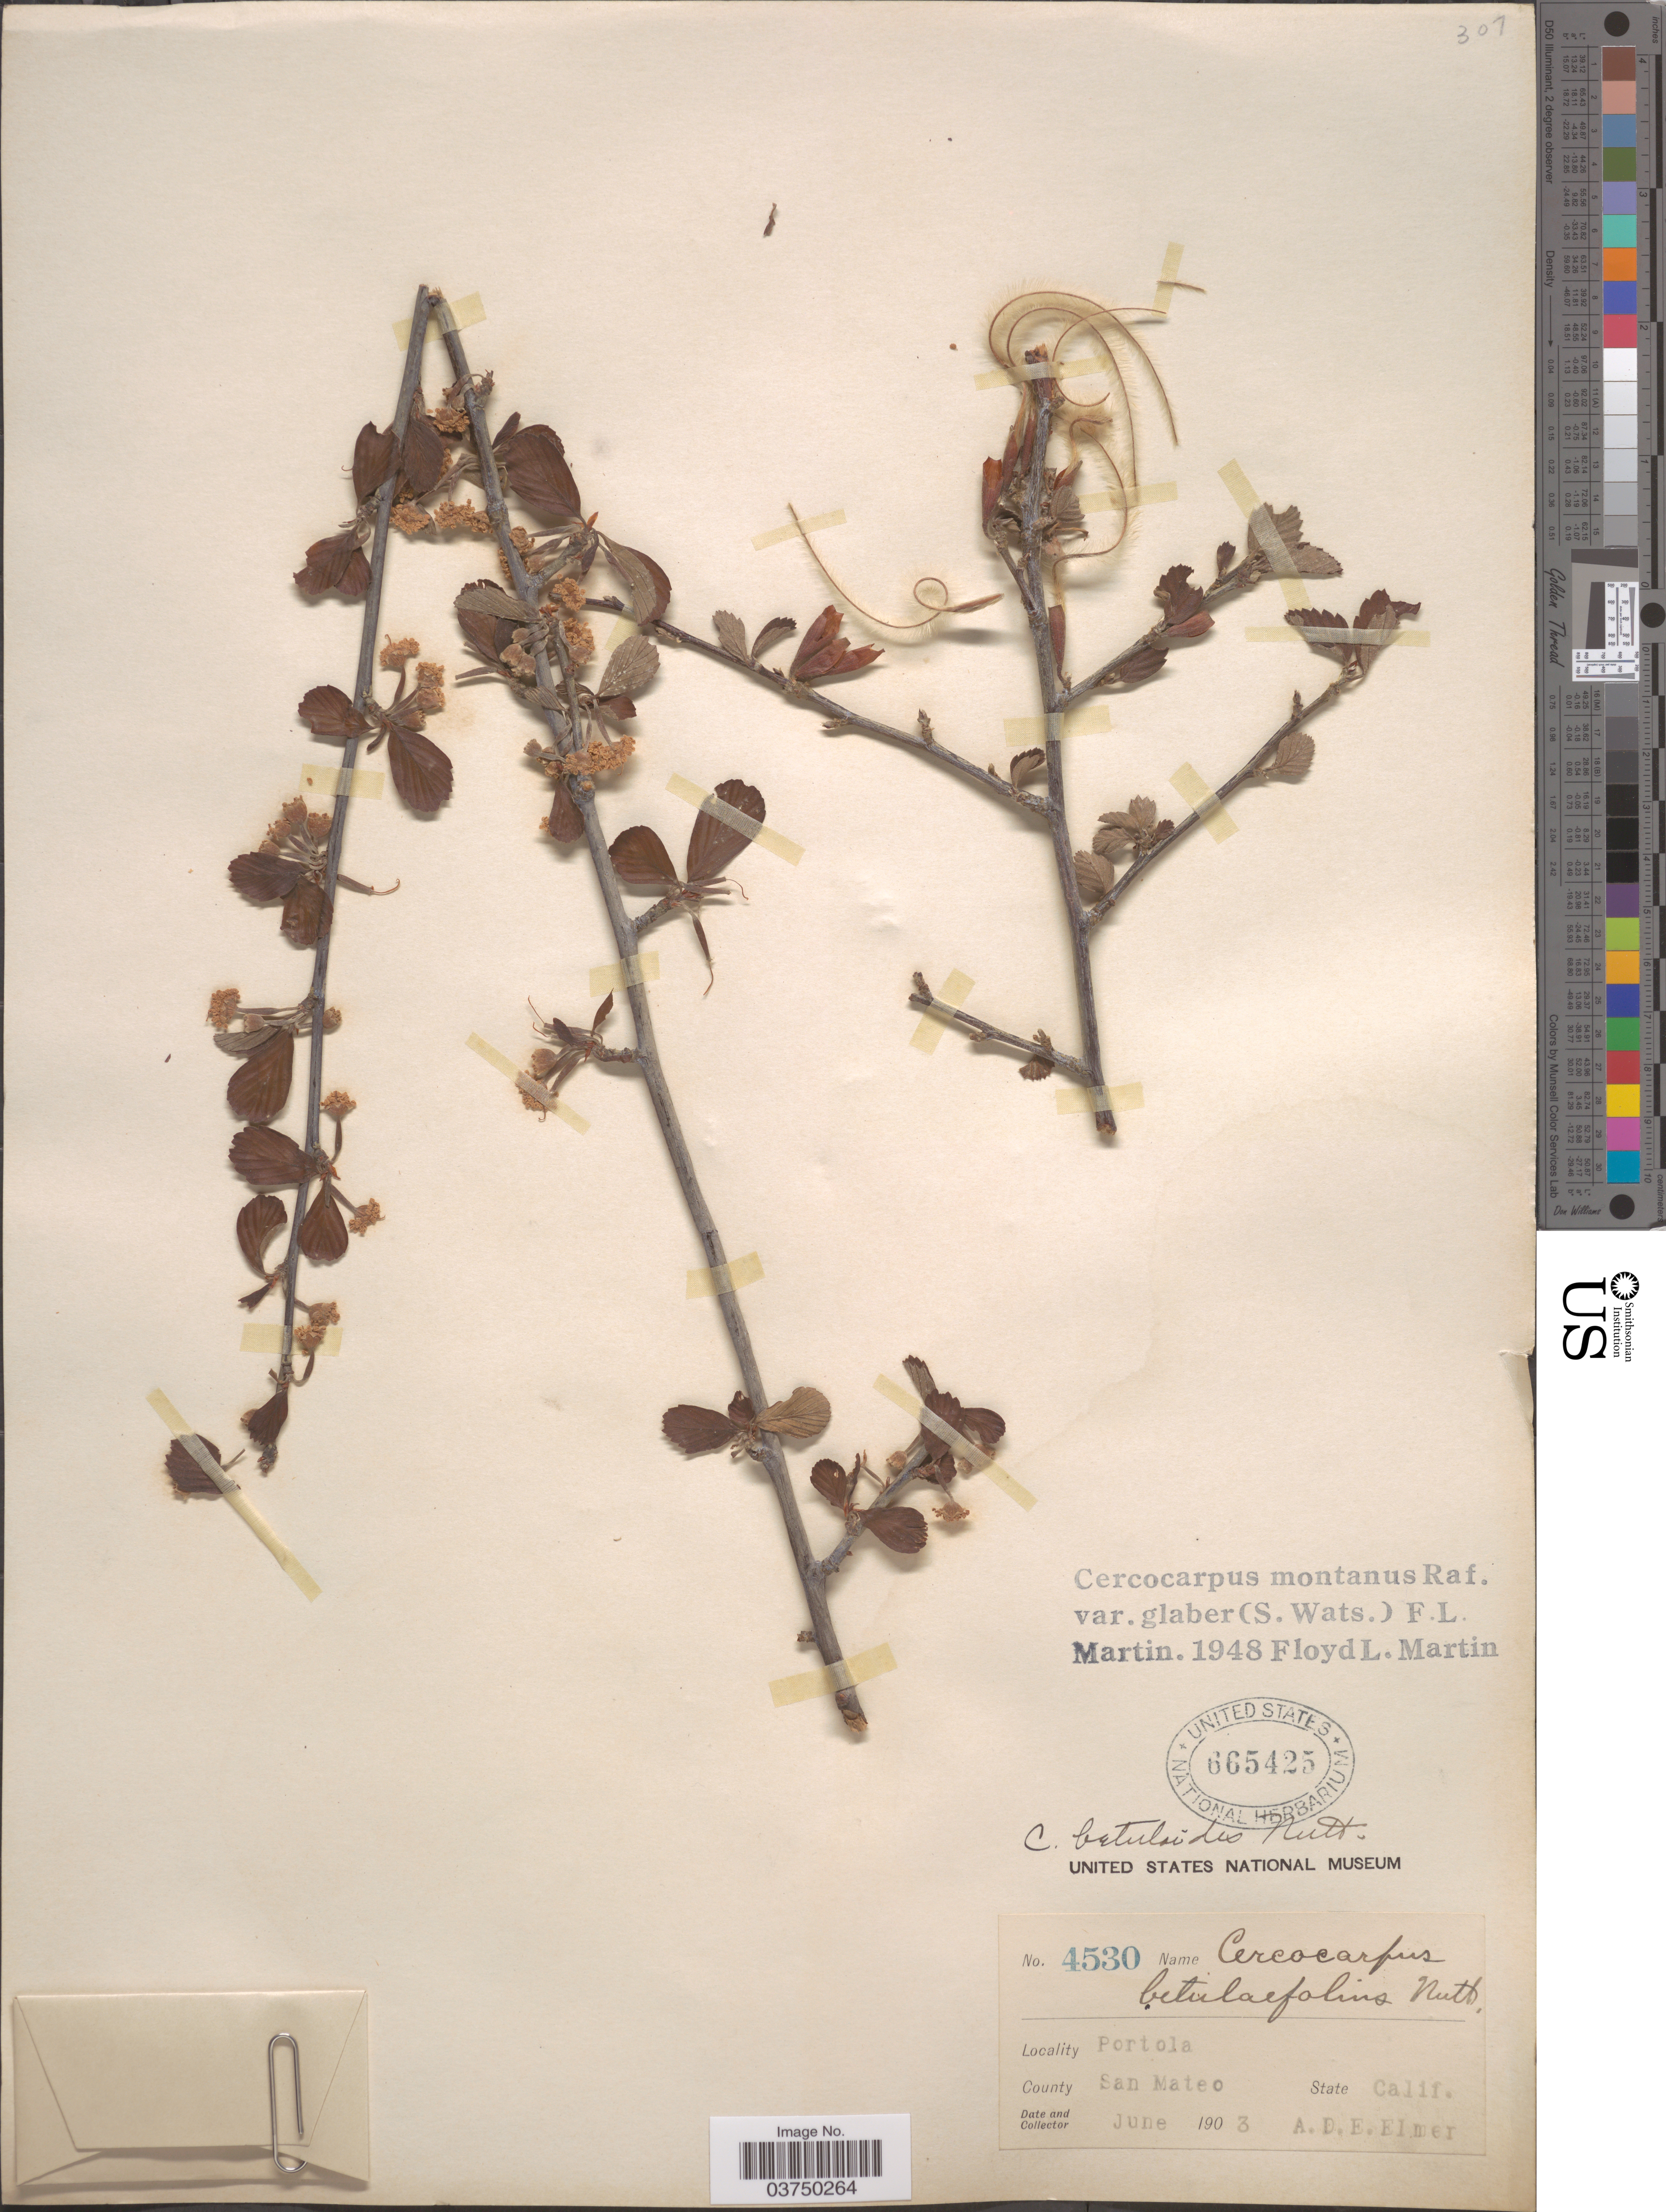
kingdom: Plantae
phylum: Tracheophyta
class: Magnoliopsida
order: Rosales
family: Rosaceae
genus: Cercocarpus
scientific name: Cercocarpus montanus var. glaber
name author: (S. Watson) F.L. Martin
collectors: A. D. E. Elmer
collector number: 4530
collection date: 1903-06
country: United States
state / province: California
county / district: San Mateo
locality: Portola. County San Mateo.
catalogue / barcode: US 665425